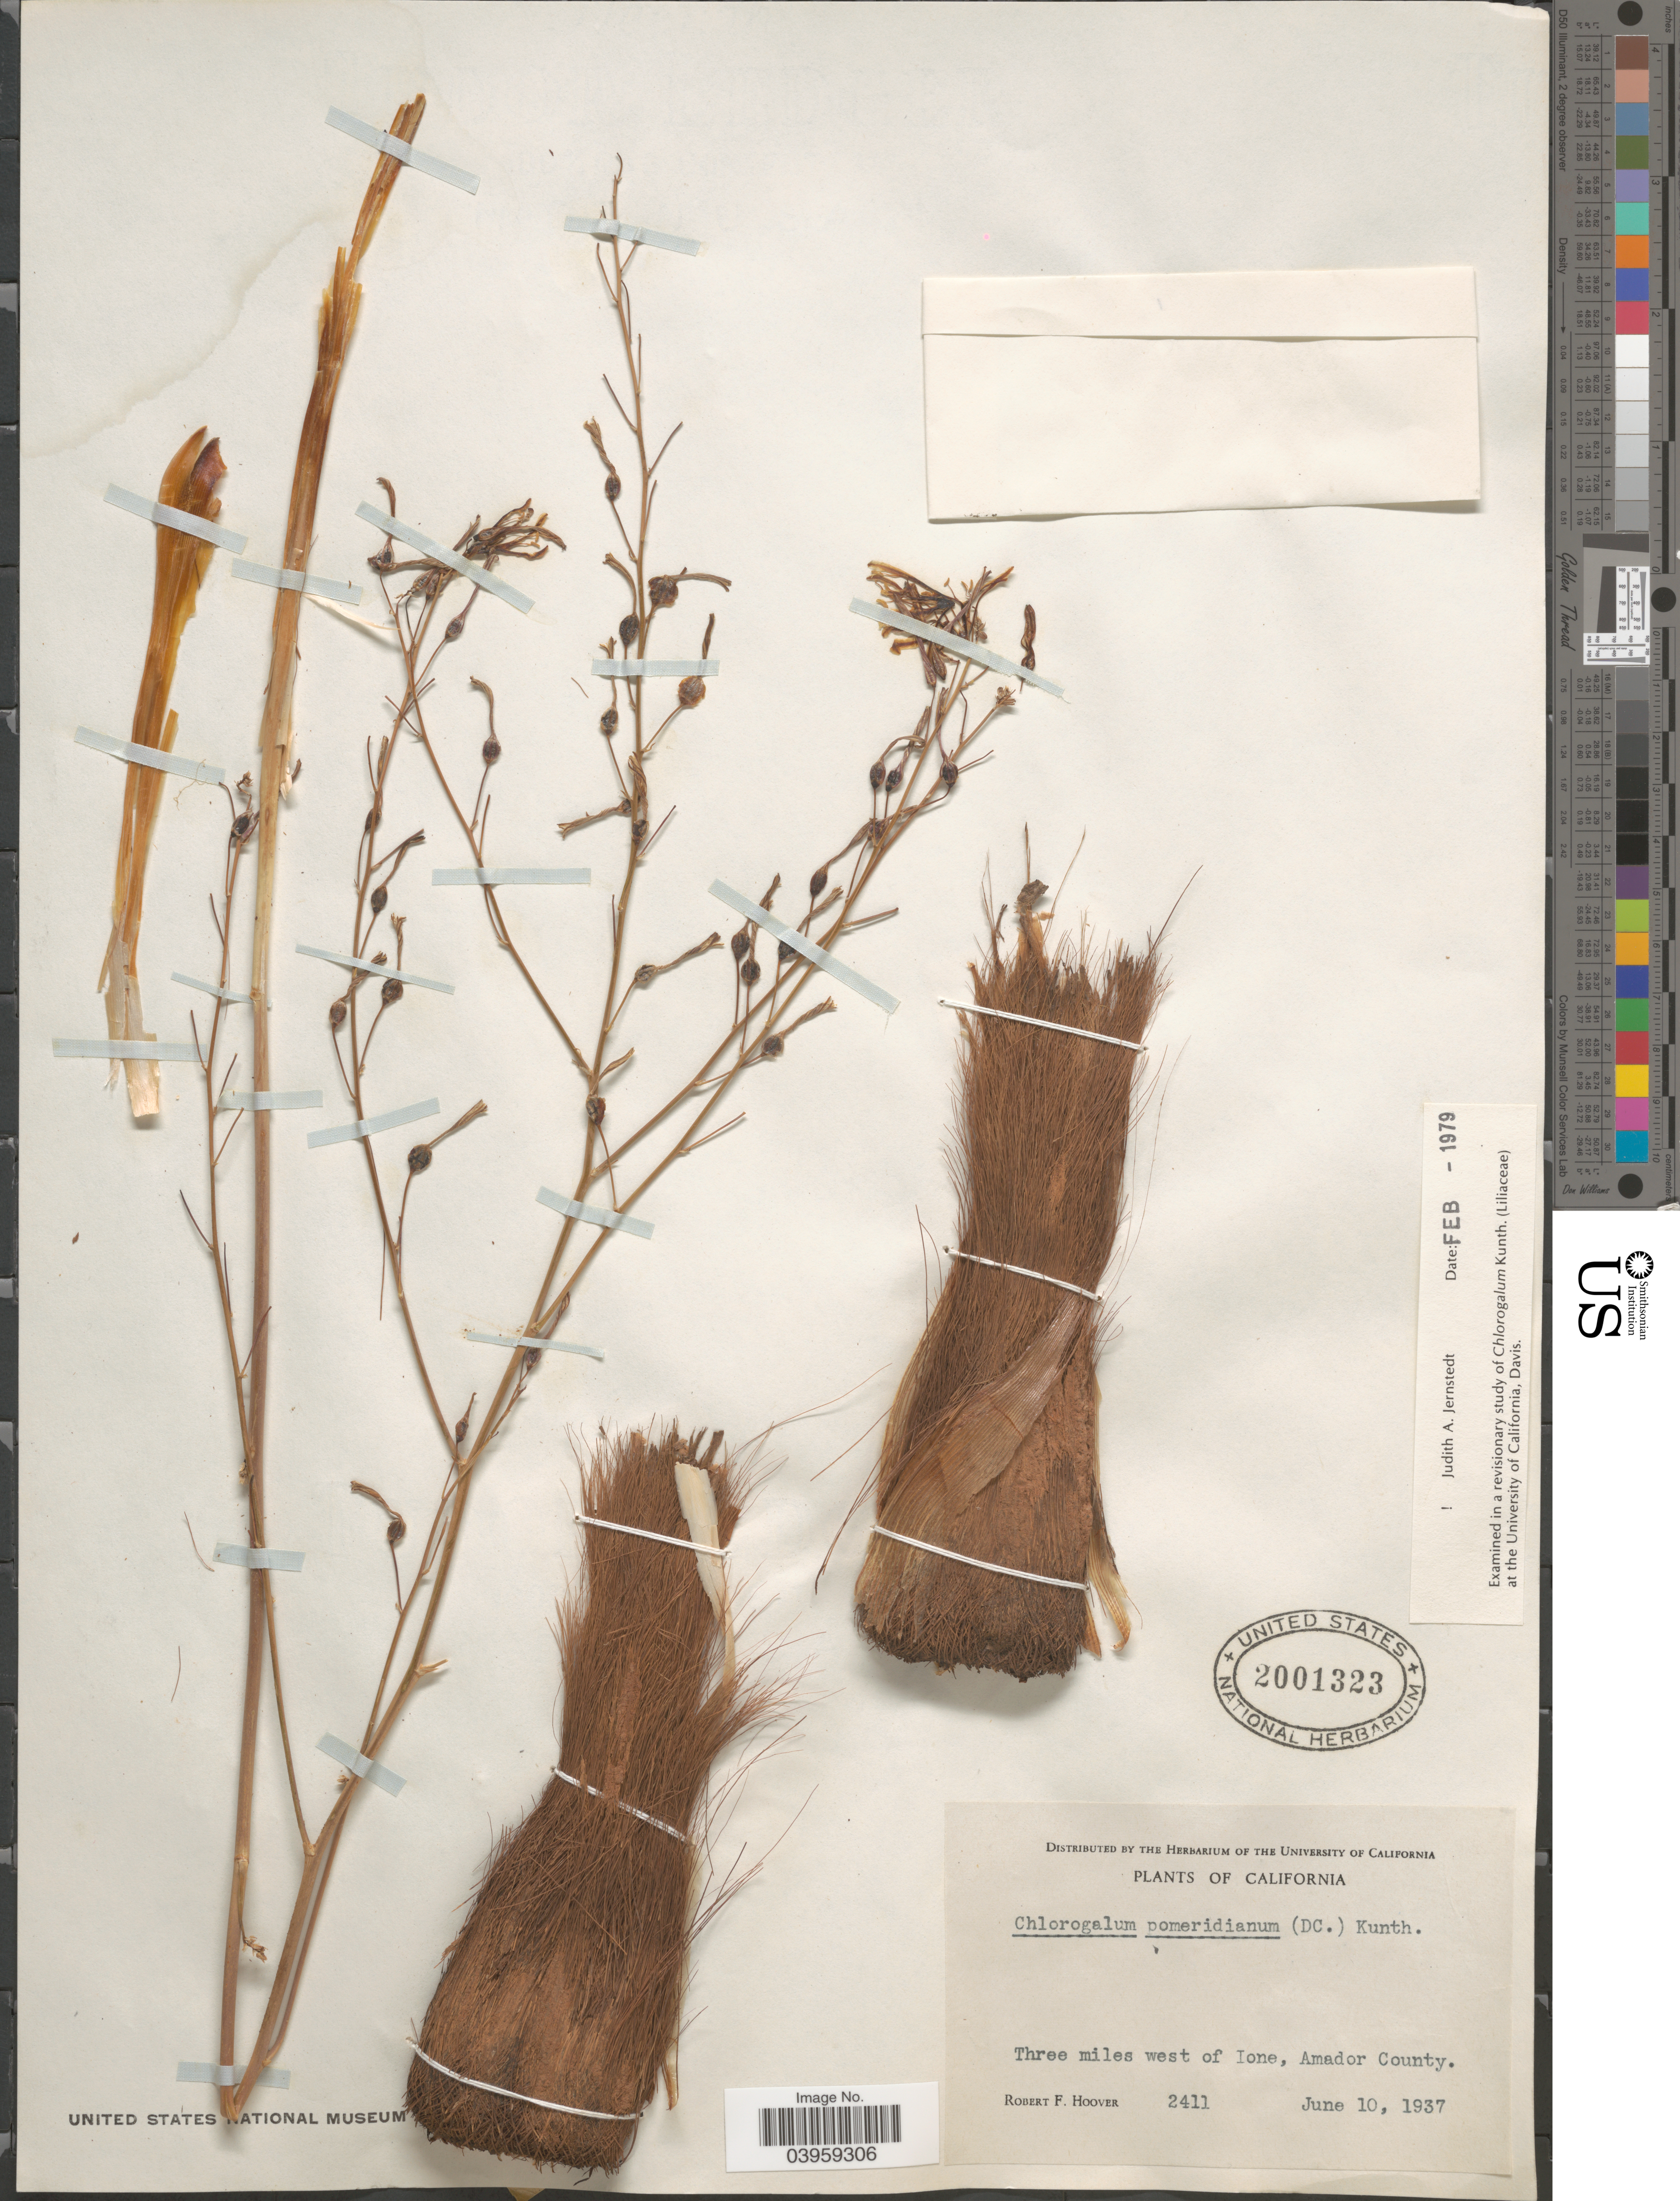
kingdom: Plantae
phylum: Tracheophyta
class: Liliopsida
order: Asparagales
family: Asparagaceae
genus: Chlorogalum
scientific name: Chlorogalum pomeridianum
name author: (DC.) Kunth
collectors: R. F. Hoover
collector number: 2411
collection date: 1937-06-10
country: United States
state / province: California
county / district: Amador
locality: Three miles west of Ione, Amador County.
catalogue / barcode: US 2001323